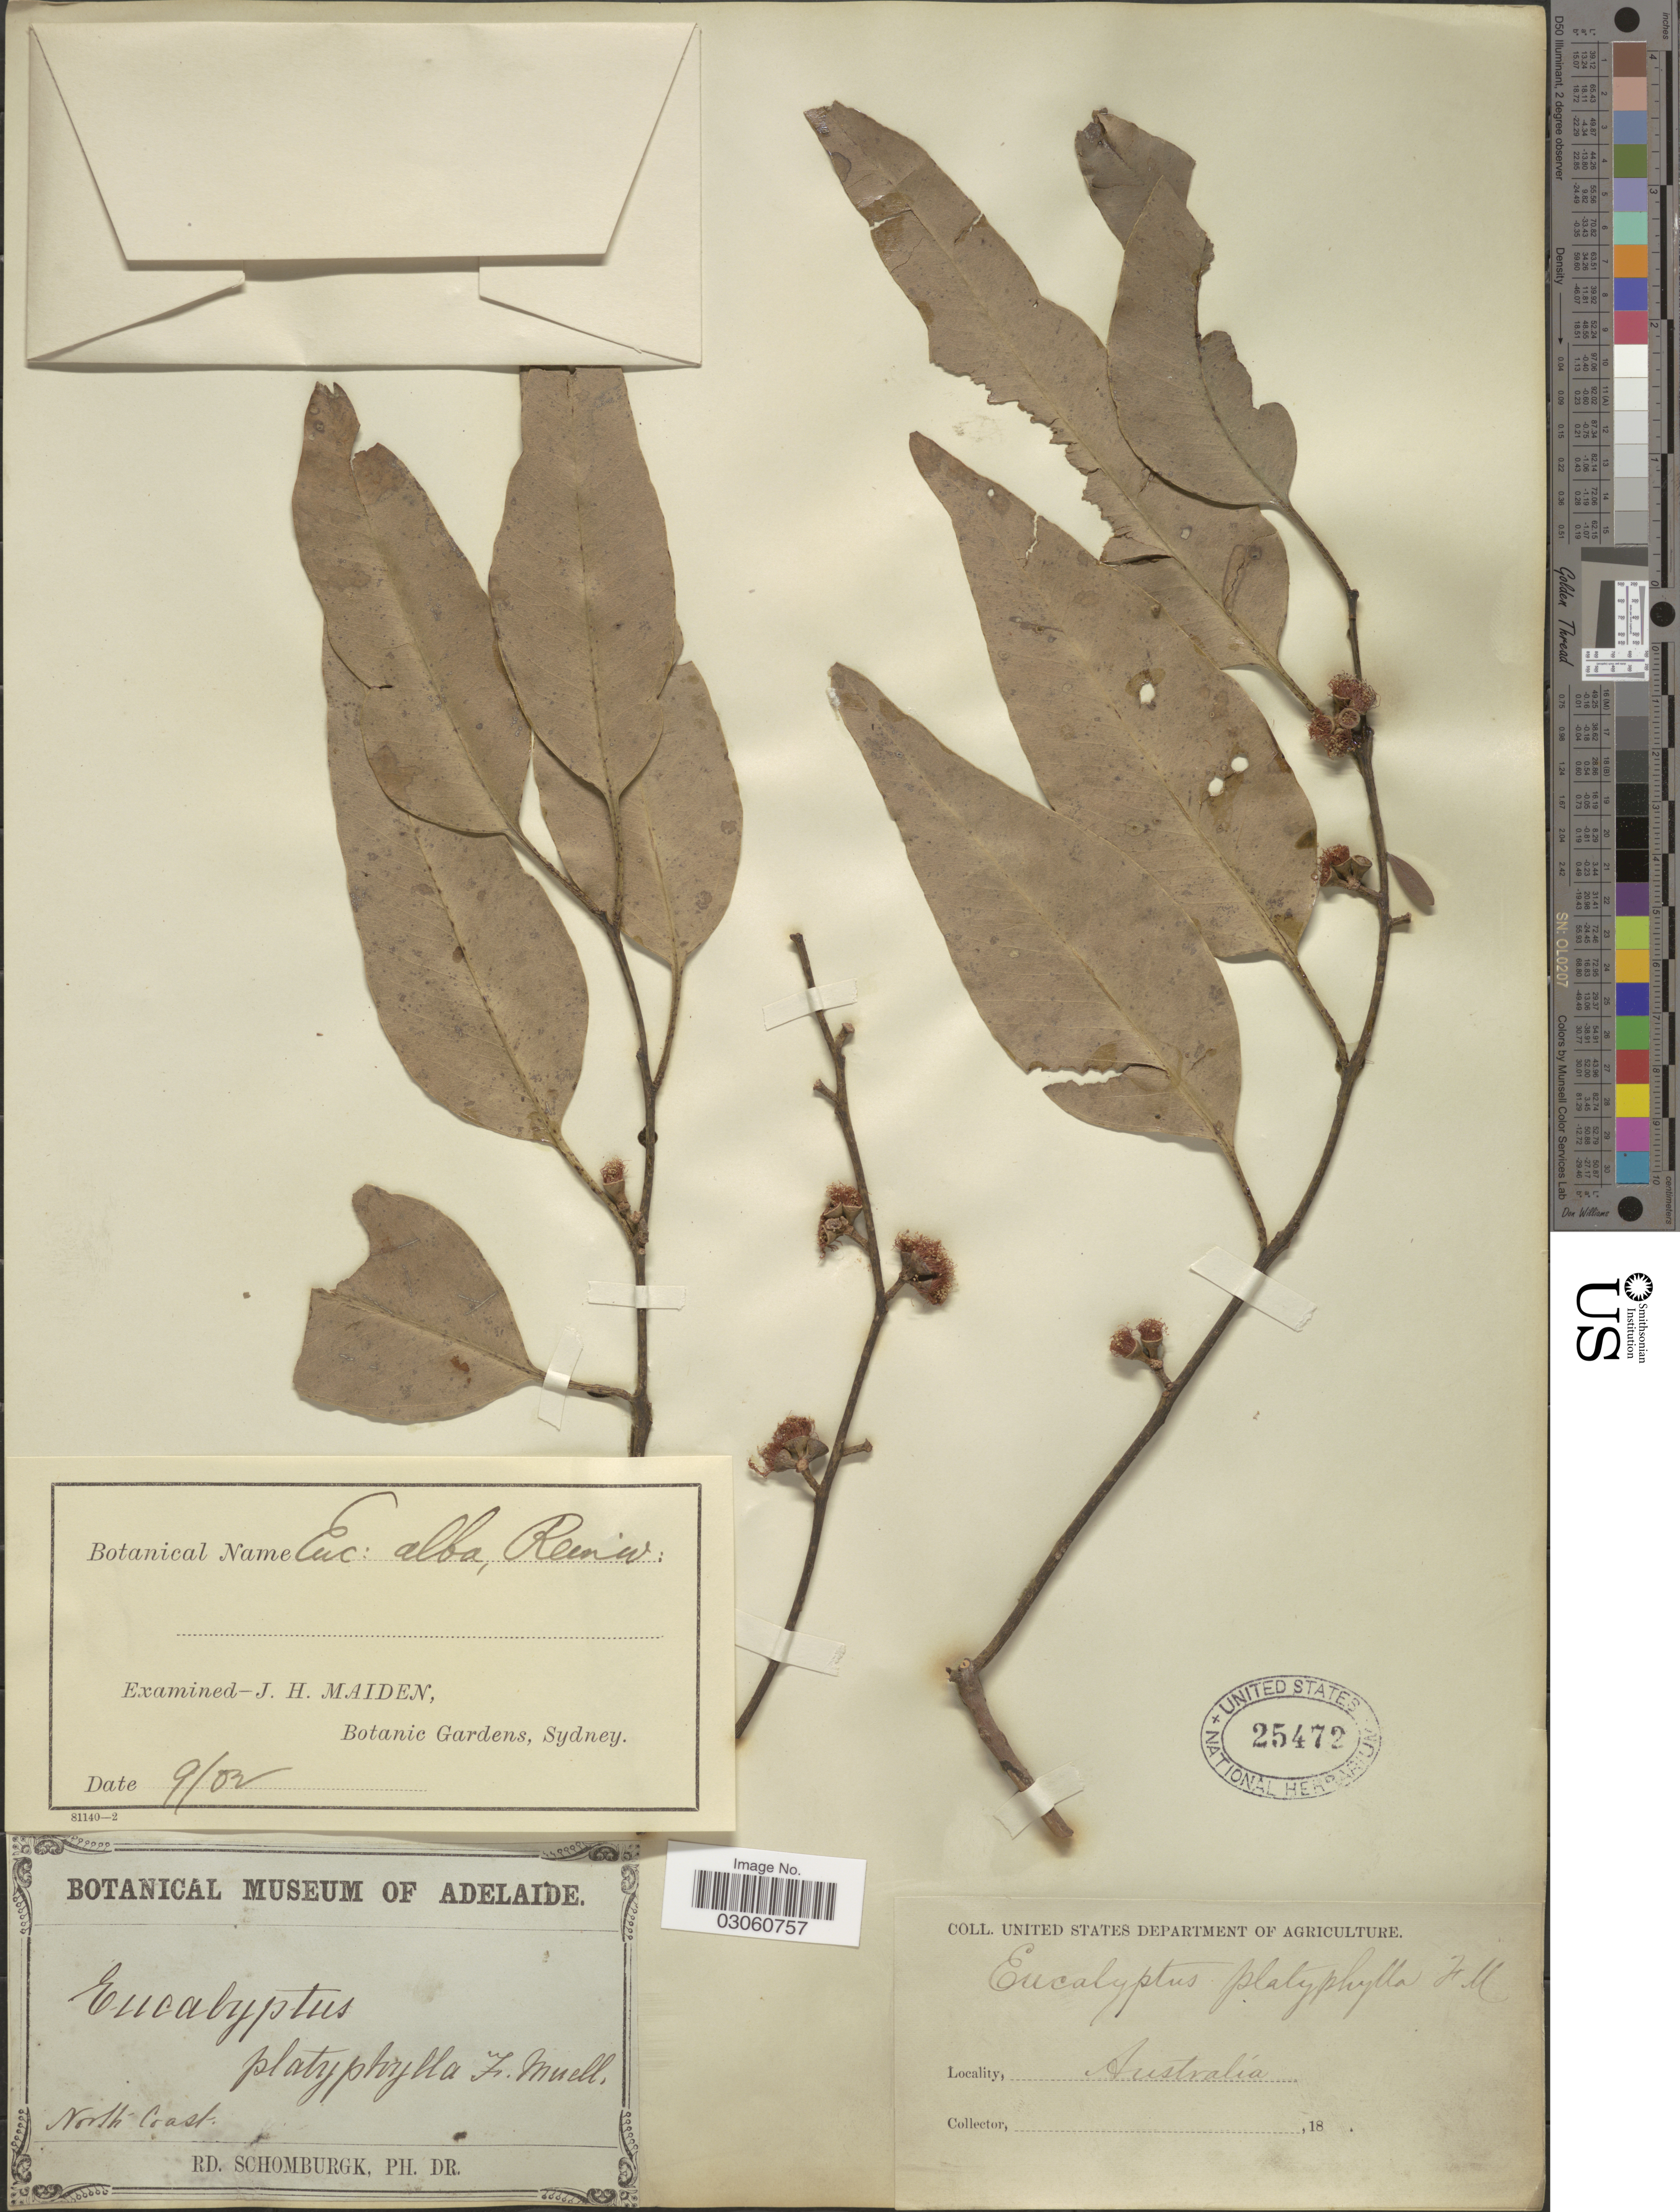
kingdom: Plantae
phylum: Tracheophyta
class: Magnoliopsida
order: Myrtales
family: Myrtaceae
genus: Eucalyptus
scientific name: Eucalyptus alba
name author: Reinw.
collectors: M. R. Schomburgk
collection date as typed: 18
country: Australia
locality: North Coast.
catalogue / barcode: US 25472